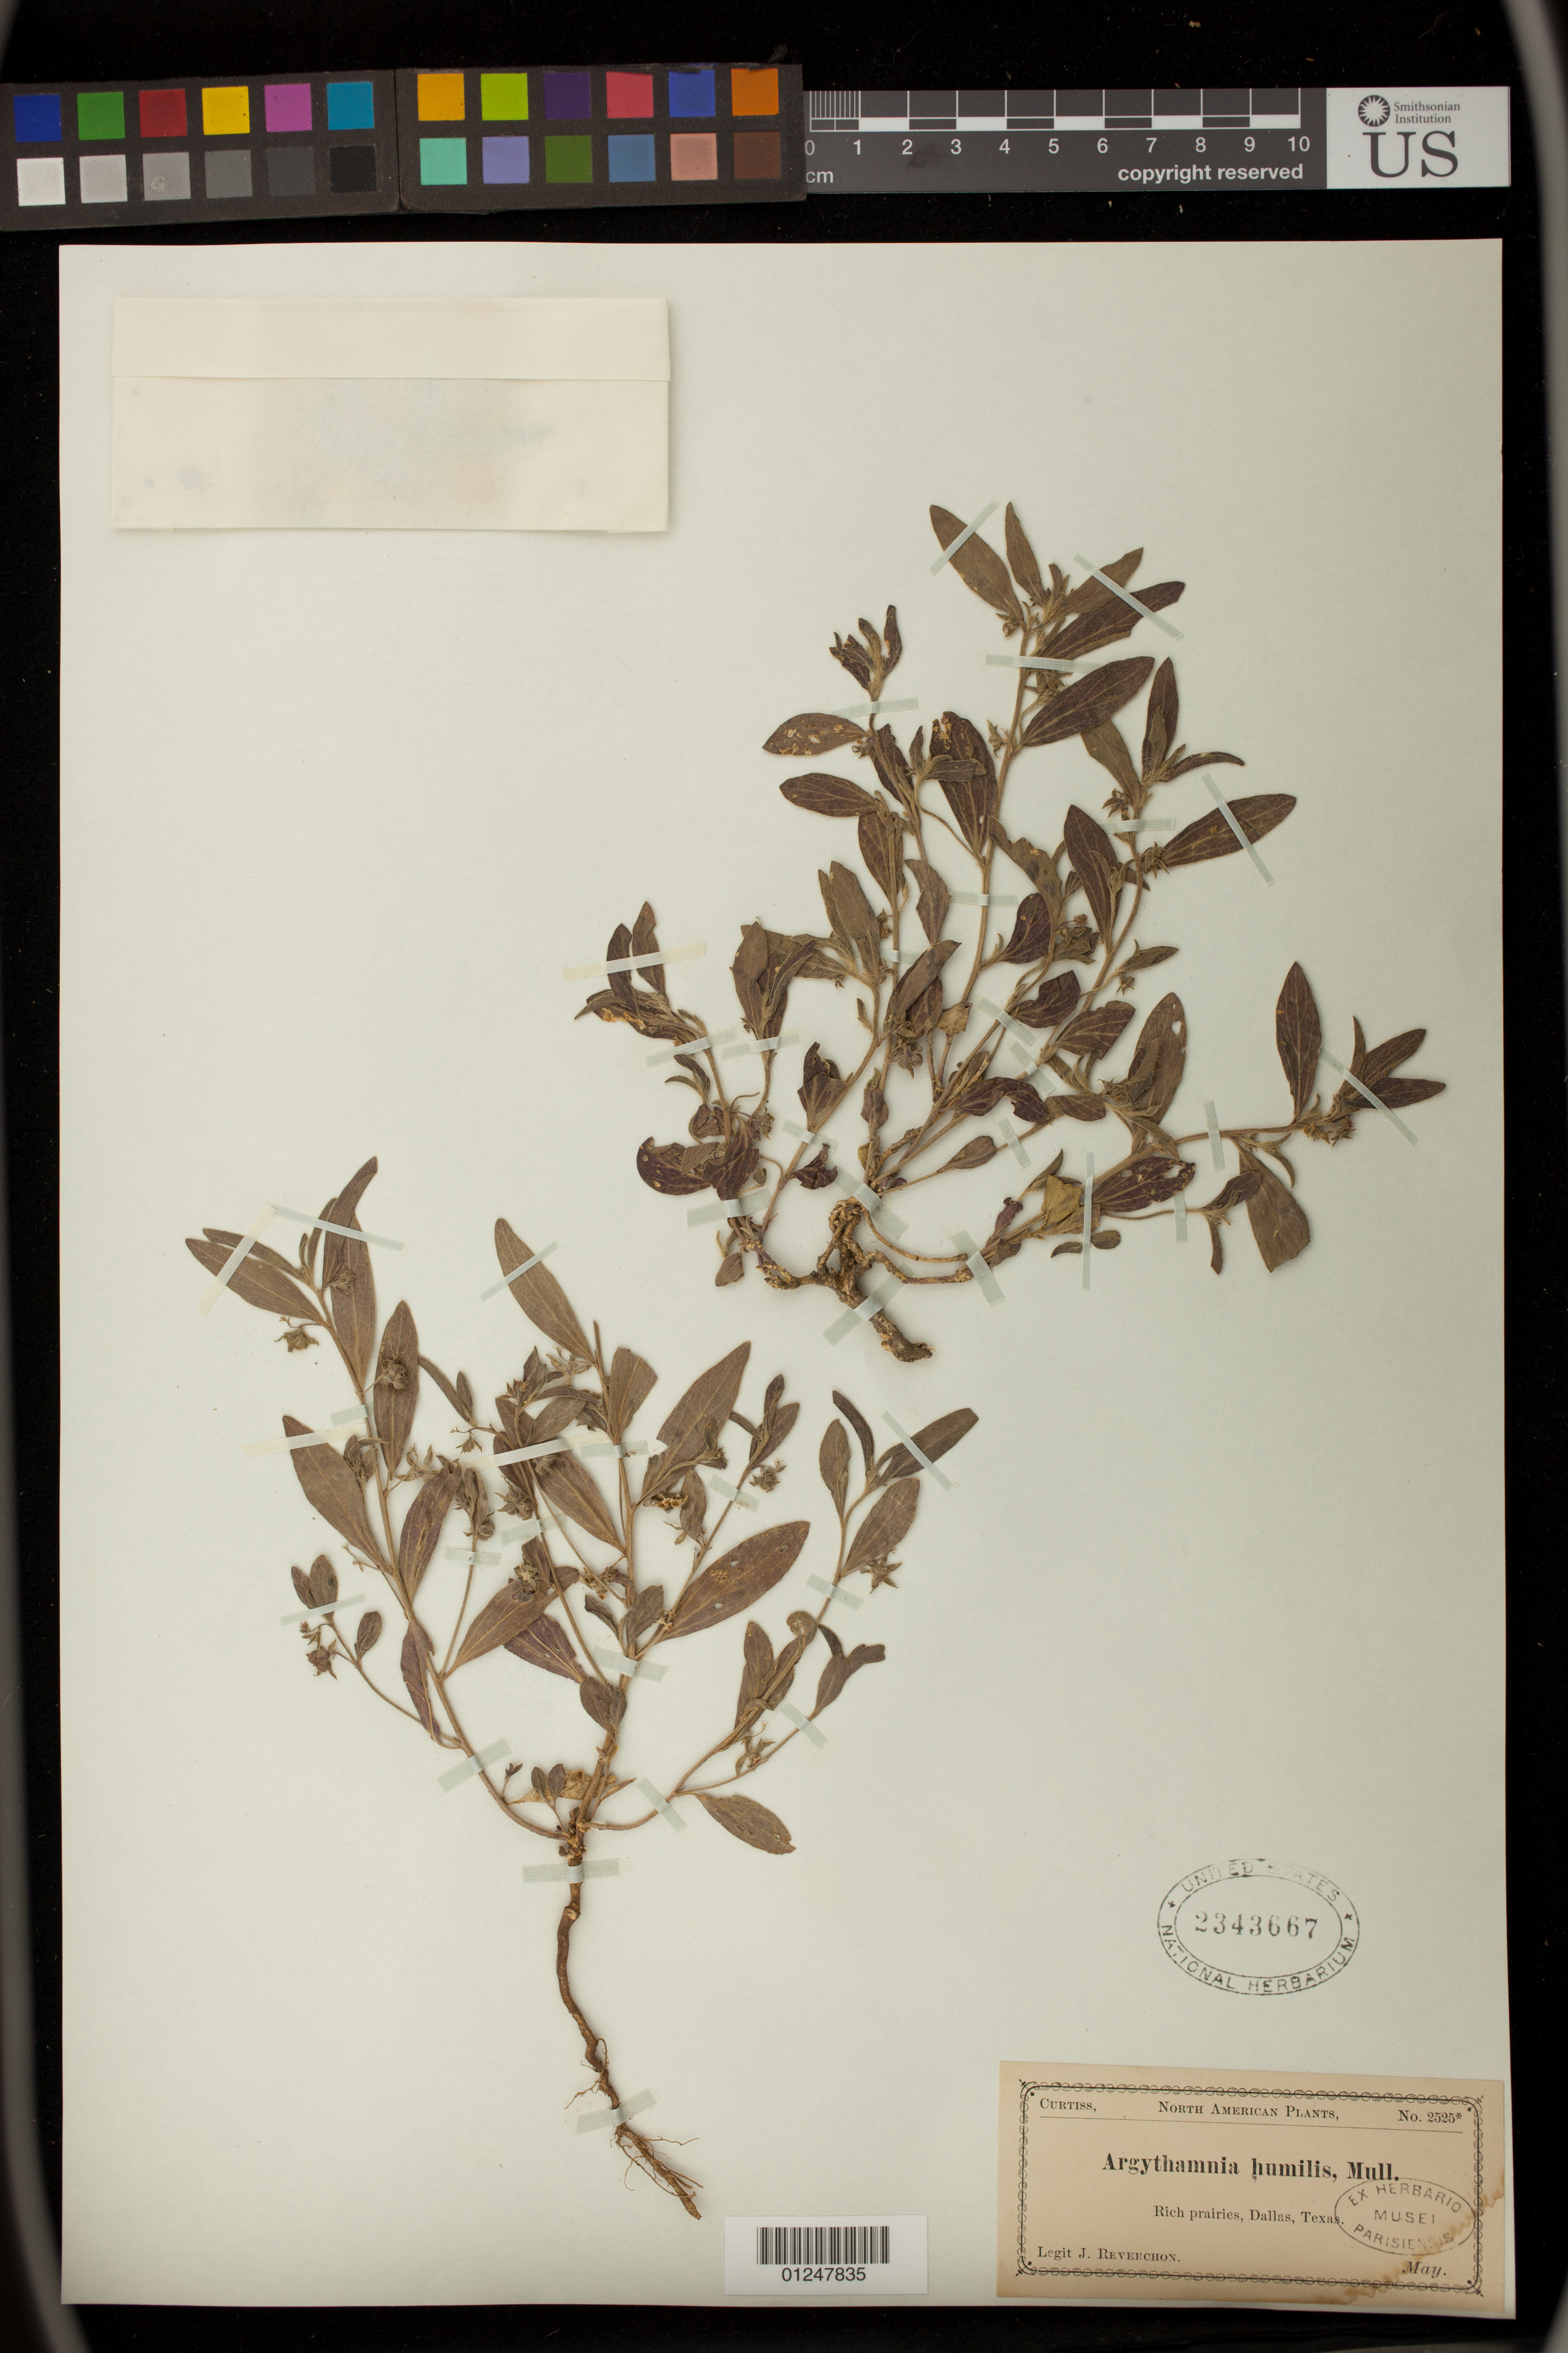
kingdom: Plantae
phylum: Tracheophyta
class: Magnoliopsida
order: Malpighiales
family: Euphorbiaceae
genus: Argythamnia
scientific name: Argythamnia humilis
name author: (Engelm. & A. Gray) Müll. Arg.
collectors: J. Reverchon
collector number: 2525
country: United States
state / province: Texas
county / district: Dallas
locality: Rich prairies, Dallas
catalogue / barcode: US 2343667